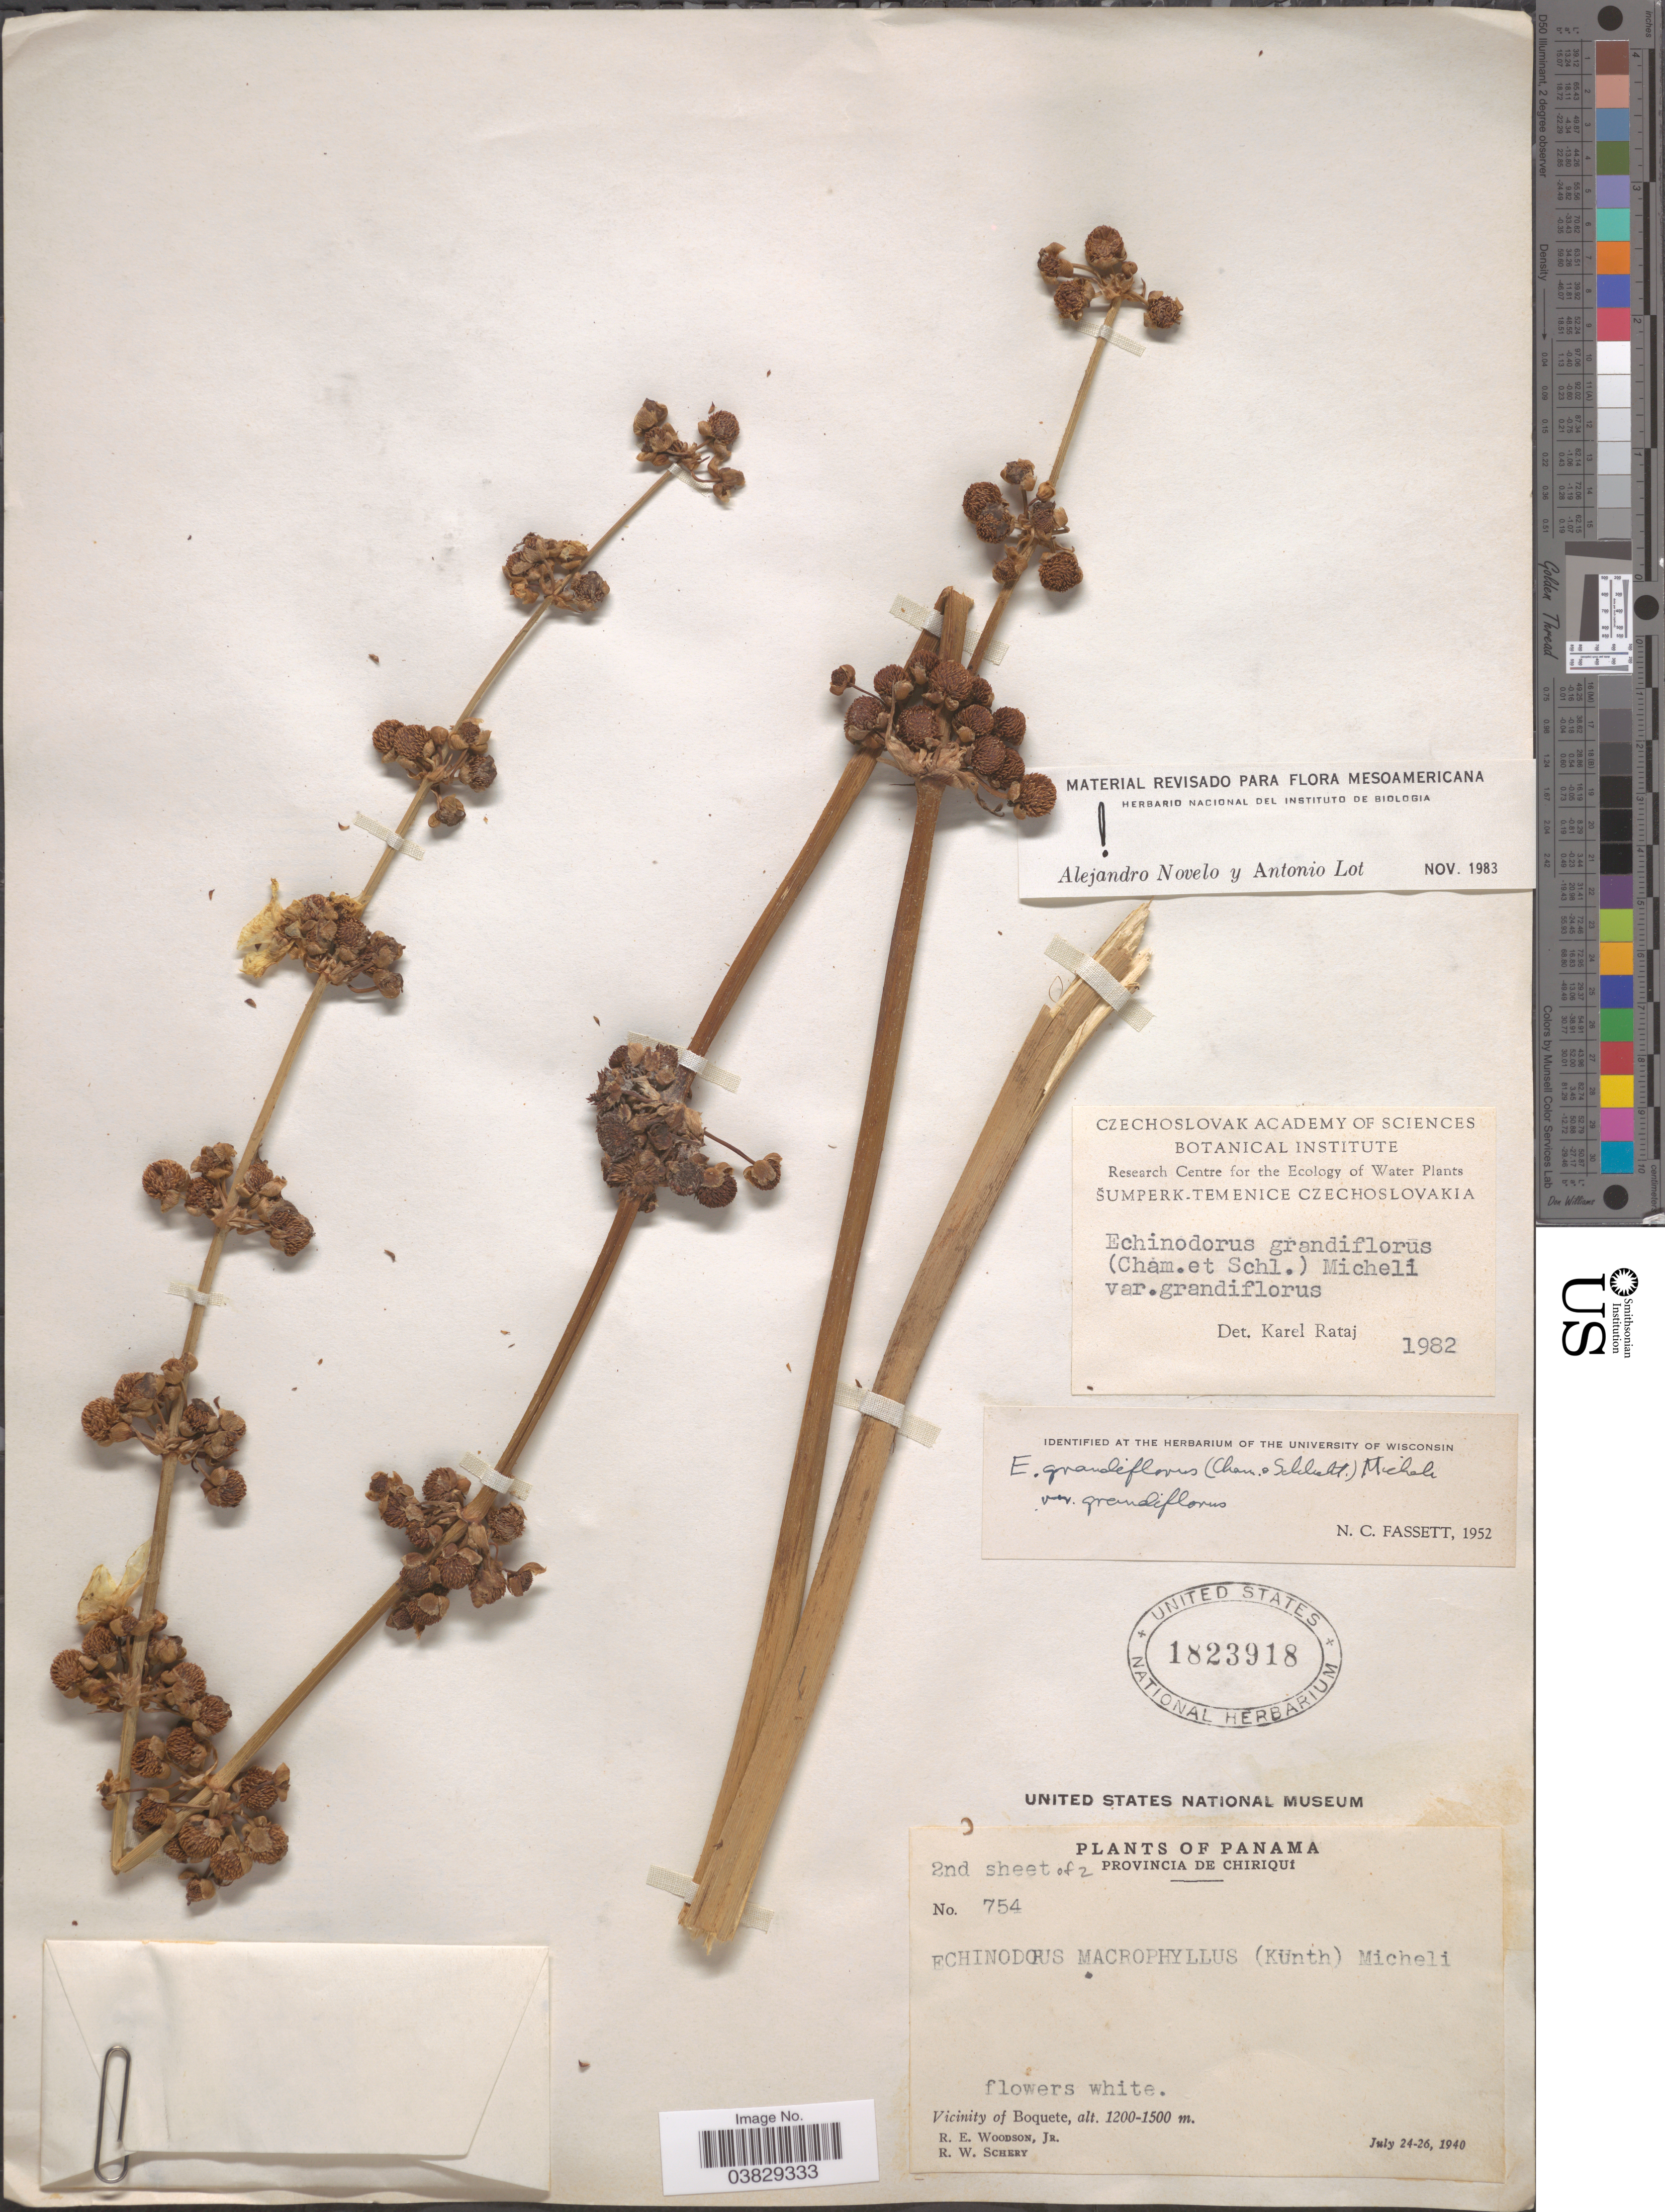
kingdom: Plantae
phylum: Tracheophyta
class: Liliopsida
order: Alismatales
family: Alismataceae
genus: Echinodorus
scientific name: Echinodorus grandiflorus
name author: (Cham. & Schltdl.) Micheli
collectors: R. E. Woodson & R. W. Schery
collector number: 754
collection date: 1940-07-24/1940-07-26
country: Panama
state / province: Chiriqui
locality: Vicinity of Boquete.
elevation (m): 1200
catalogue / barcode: US 1823918